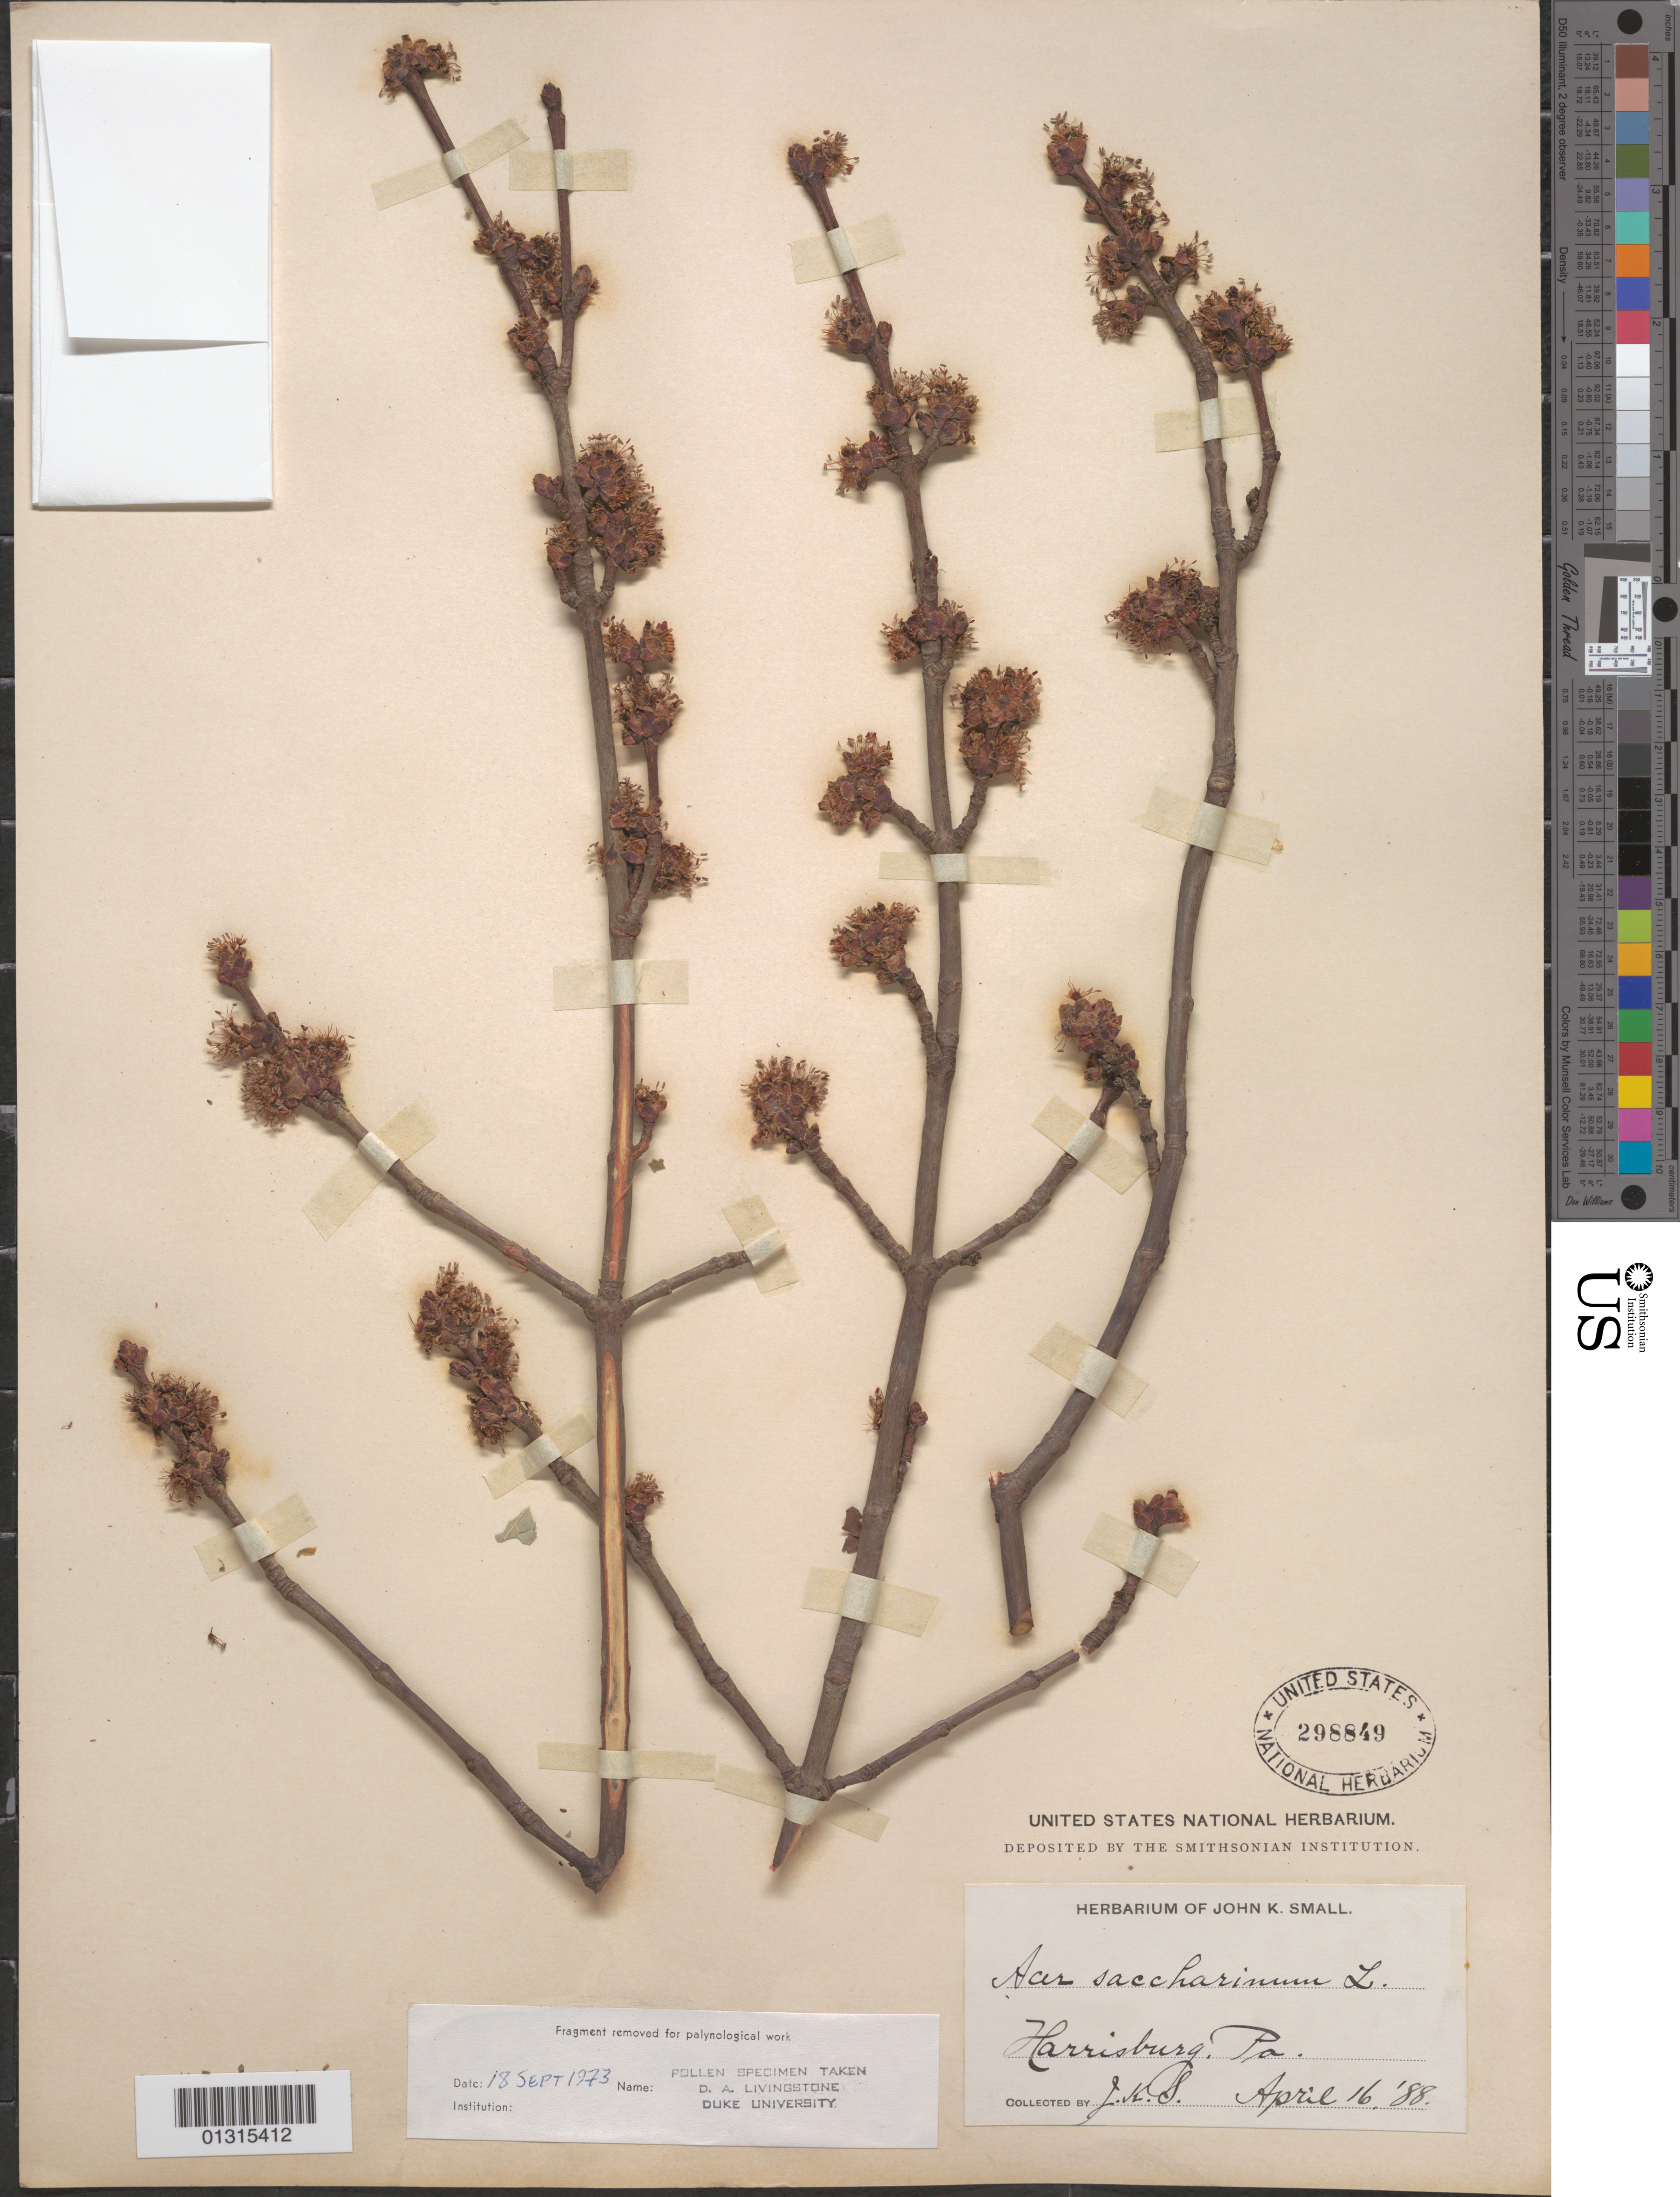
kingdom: Plantae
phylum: Tracheophyta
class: Magnoliopsida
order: Sapindales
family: Sapindaceae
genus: Acer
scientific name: Acer saccharinum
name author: L.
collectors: J. K. Small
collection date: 1888-04-16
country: United States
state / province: Pennsylvania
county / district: Dauphin County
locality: Harrisburg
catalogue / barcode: US 298849